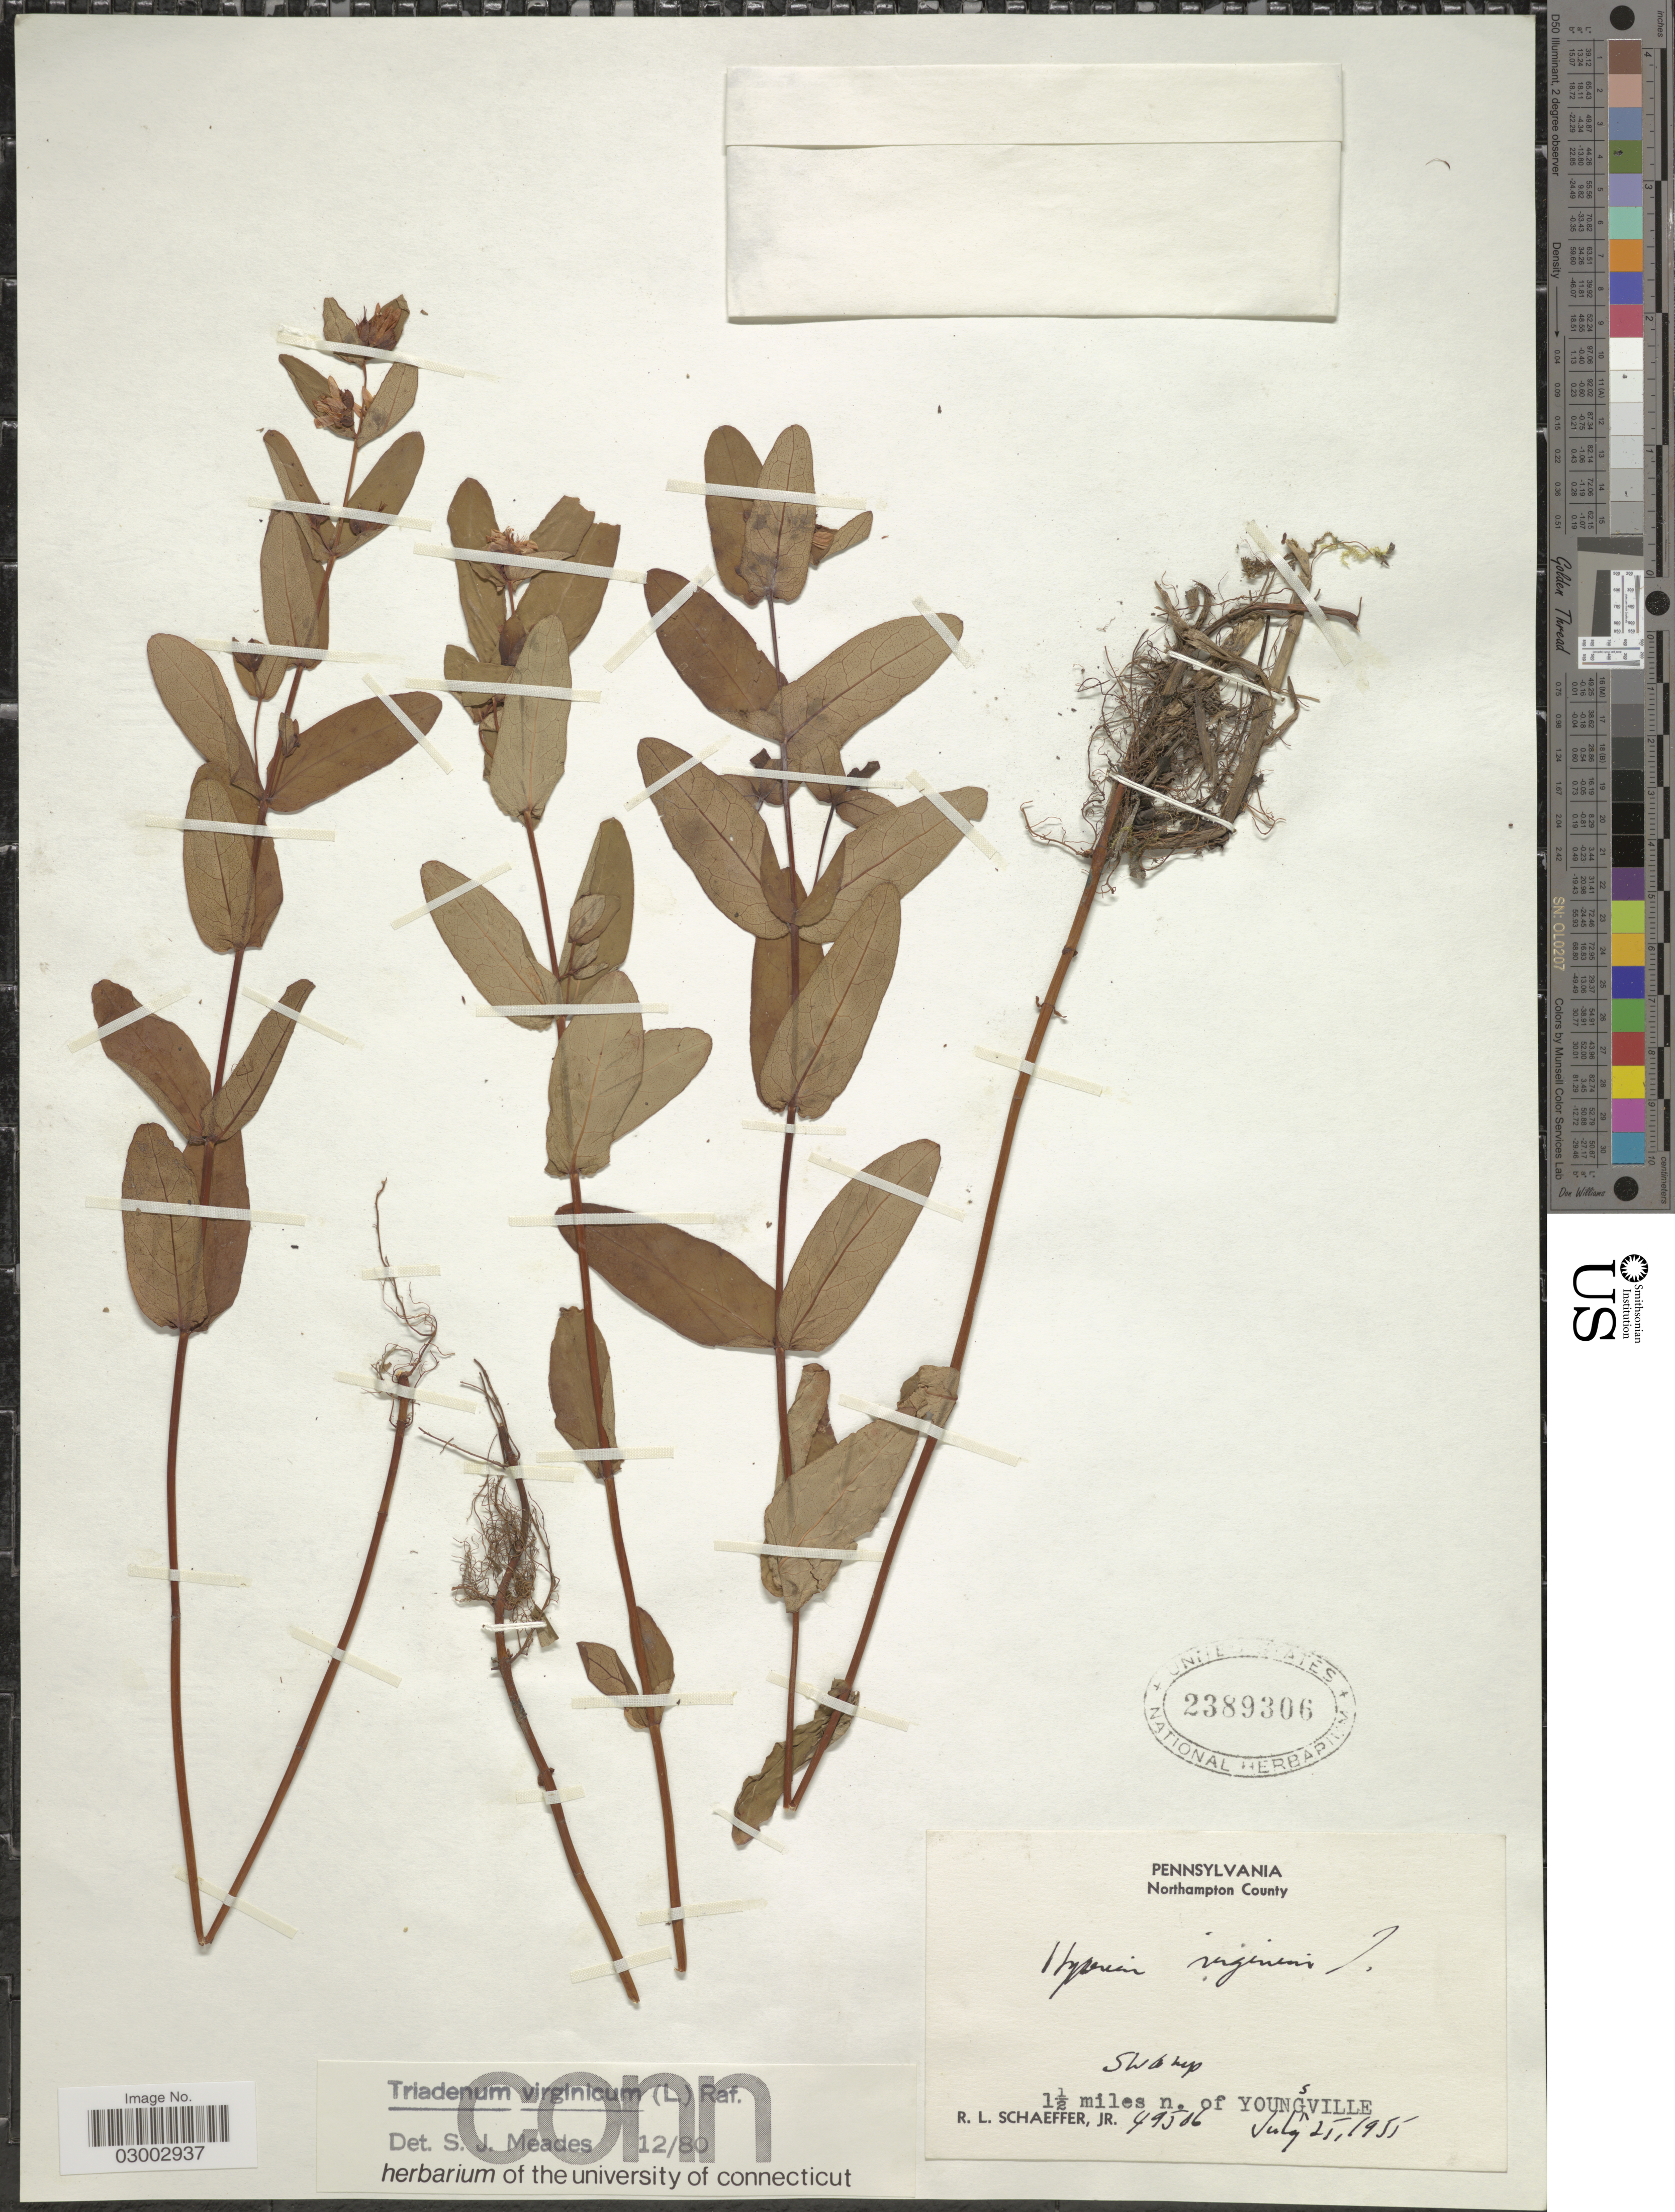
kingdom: Plantae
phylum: Tracheophyta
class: Magnoliopsida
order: Malpighiales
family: Hypericaceae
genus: Hypericum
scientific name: Hypericum virginicum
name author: L.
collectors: R. L. Schaeffer Jr.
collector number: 49506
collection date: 1955-07-25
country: United States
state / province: Pennsylvania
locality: Northampton County. 1½ miles n. of Youngsville.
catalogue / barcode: US 2389306